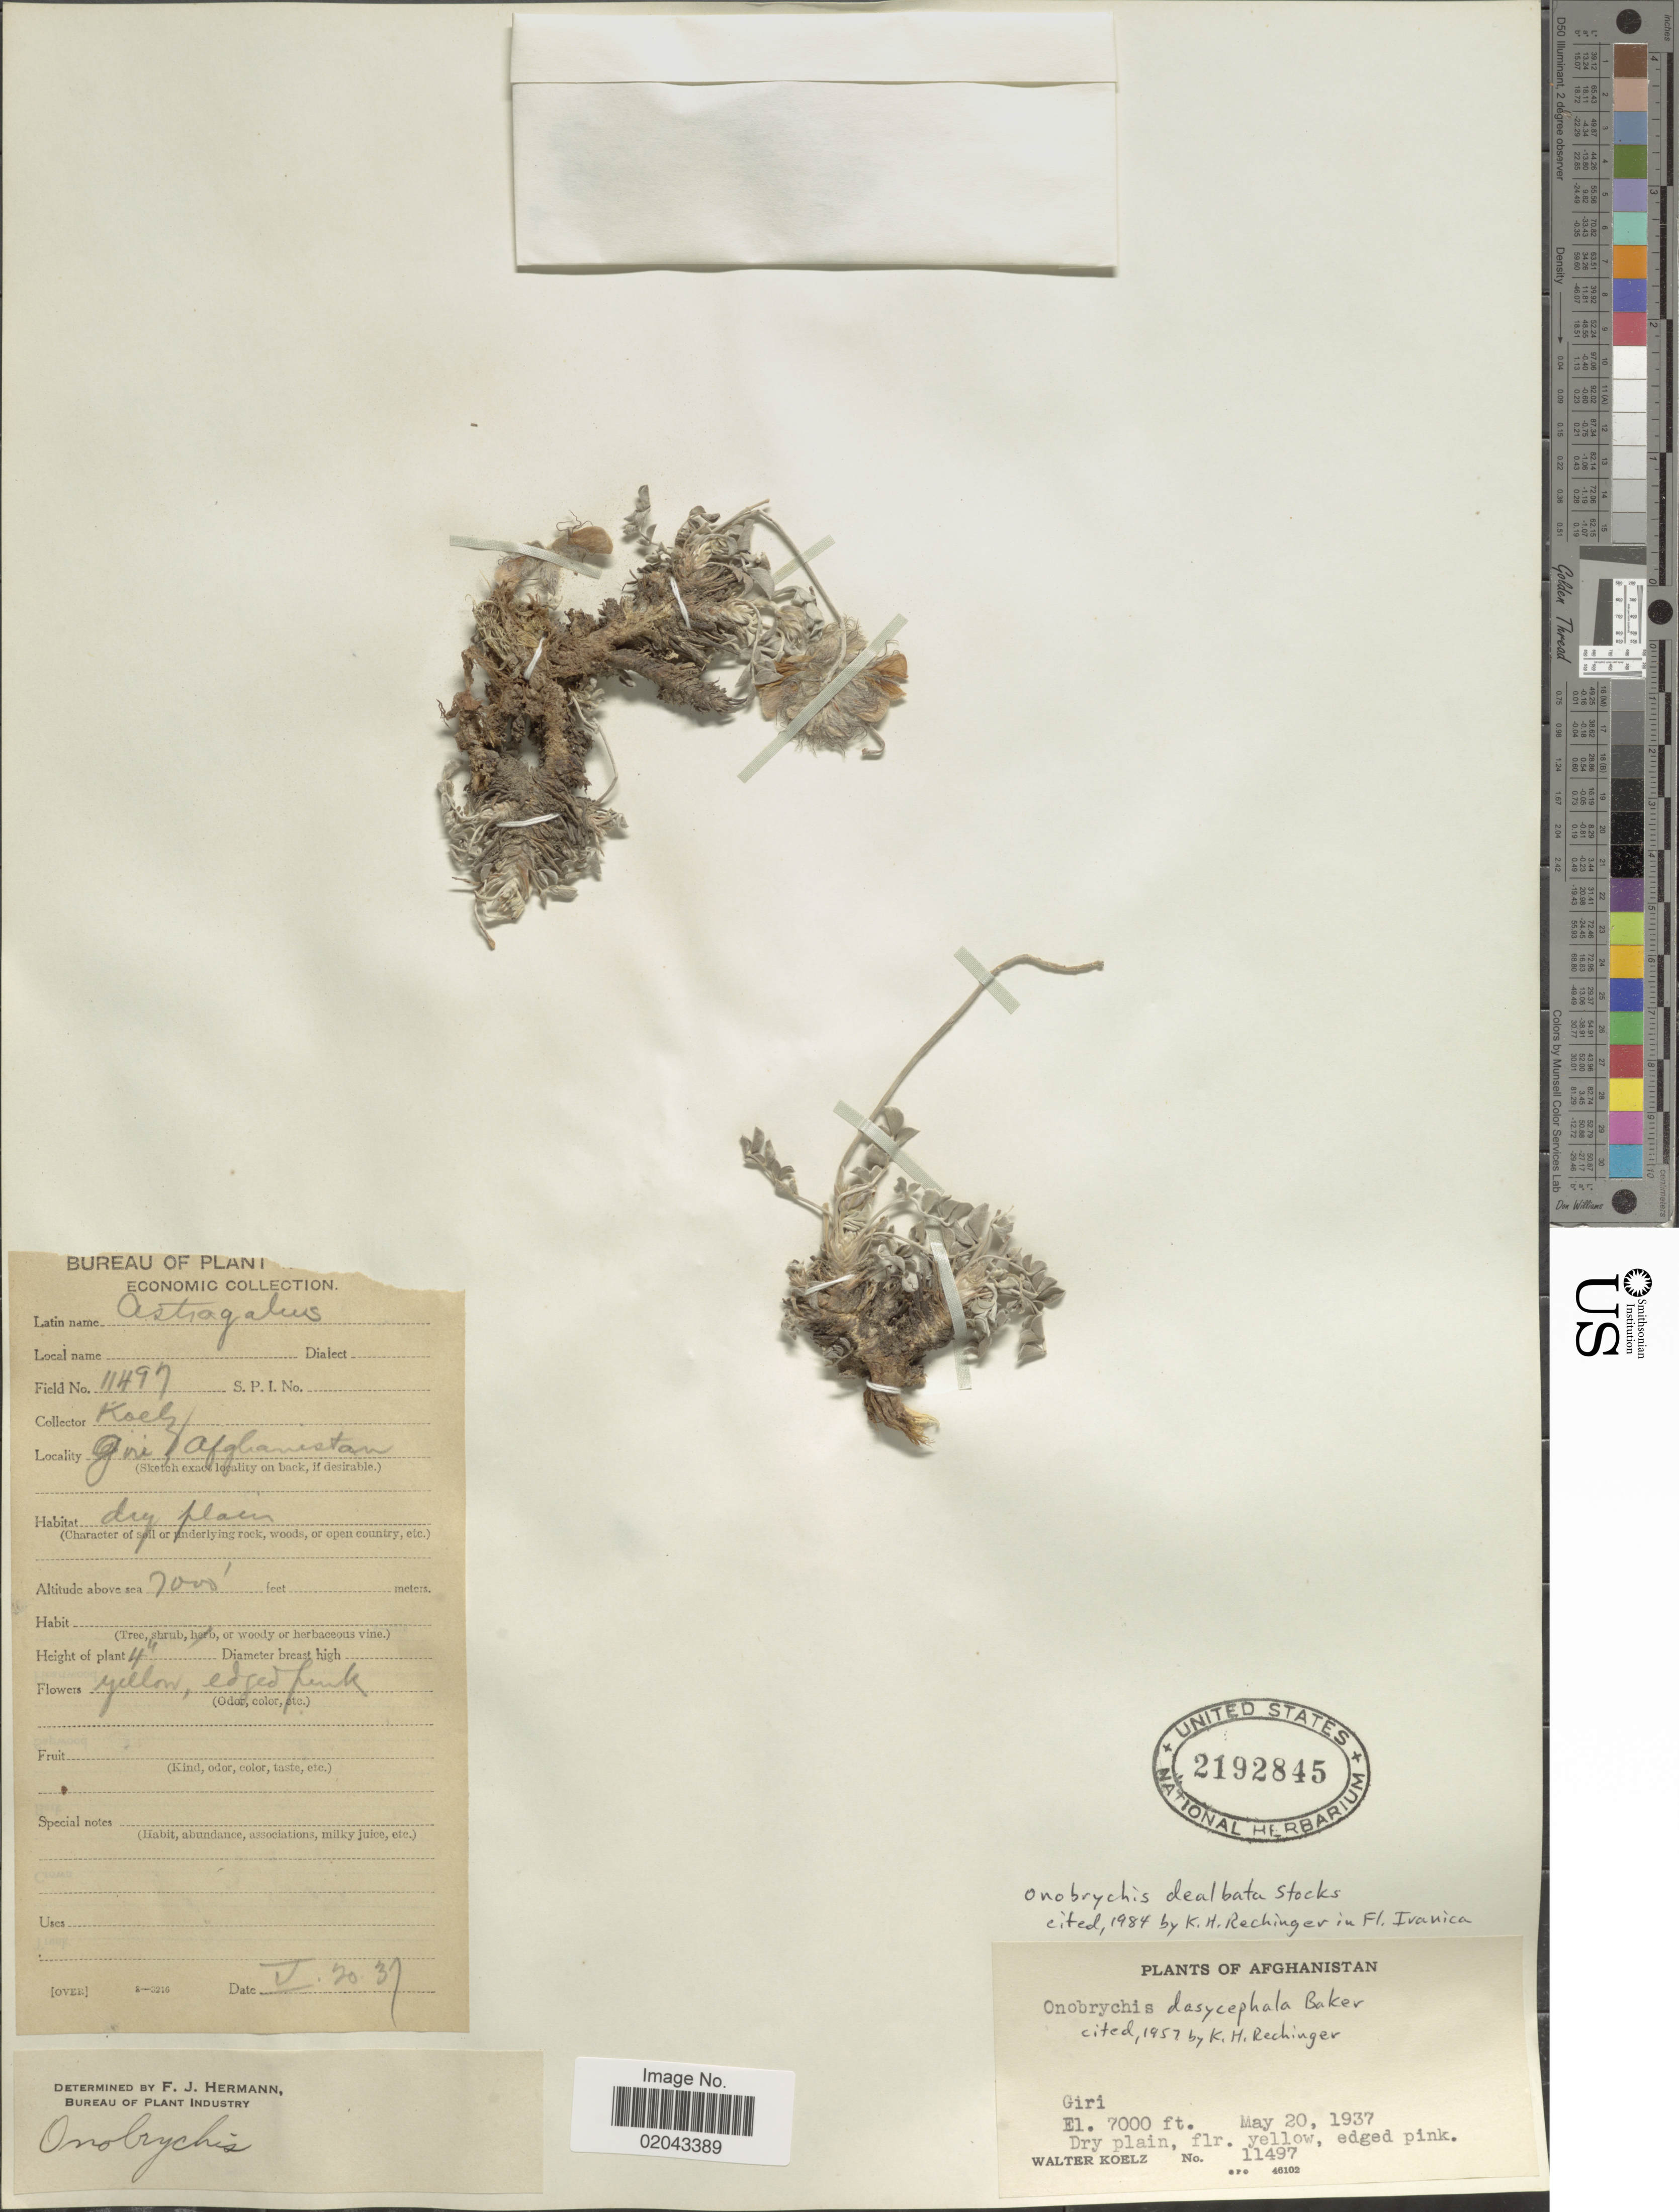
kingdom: Plantae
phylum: Tracheophyta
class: Magnoliopsida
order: Fabales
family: Fabaceae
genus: Onobrychis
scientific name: Onobrychis dealbata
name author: Stocks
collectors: W. N. Koelz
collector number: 11497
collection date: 1937-05-20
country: Afghanistan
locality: Giri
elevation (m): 2134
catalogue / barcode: US 2192845